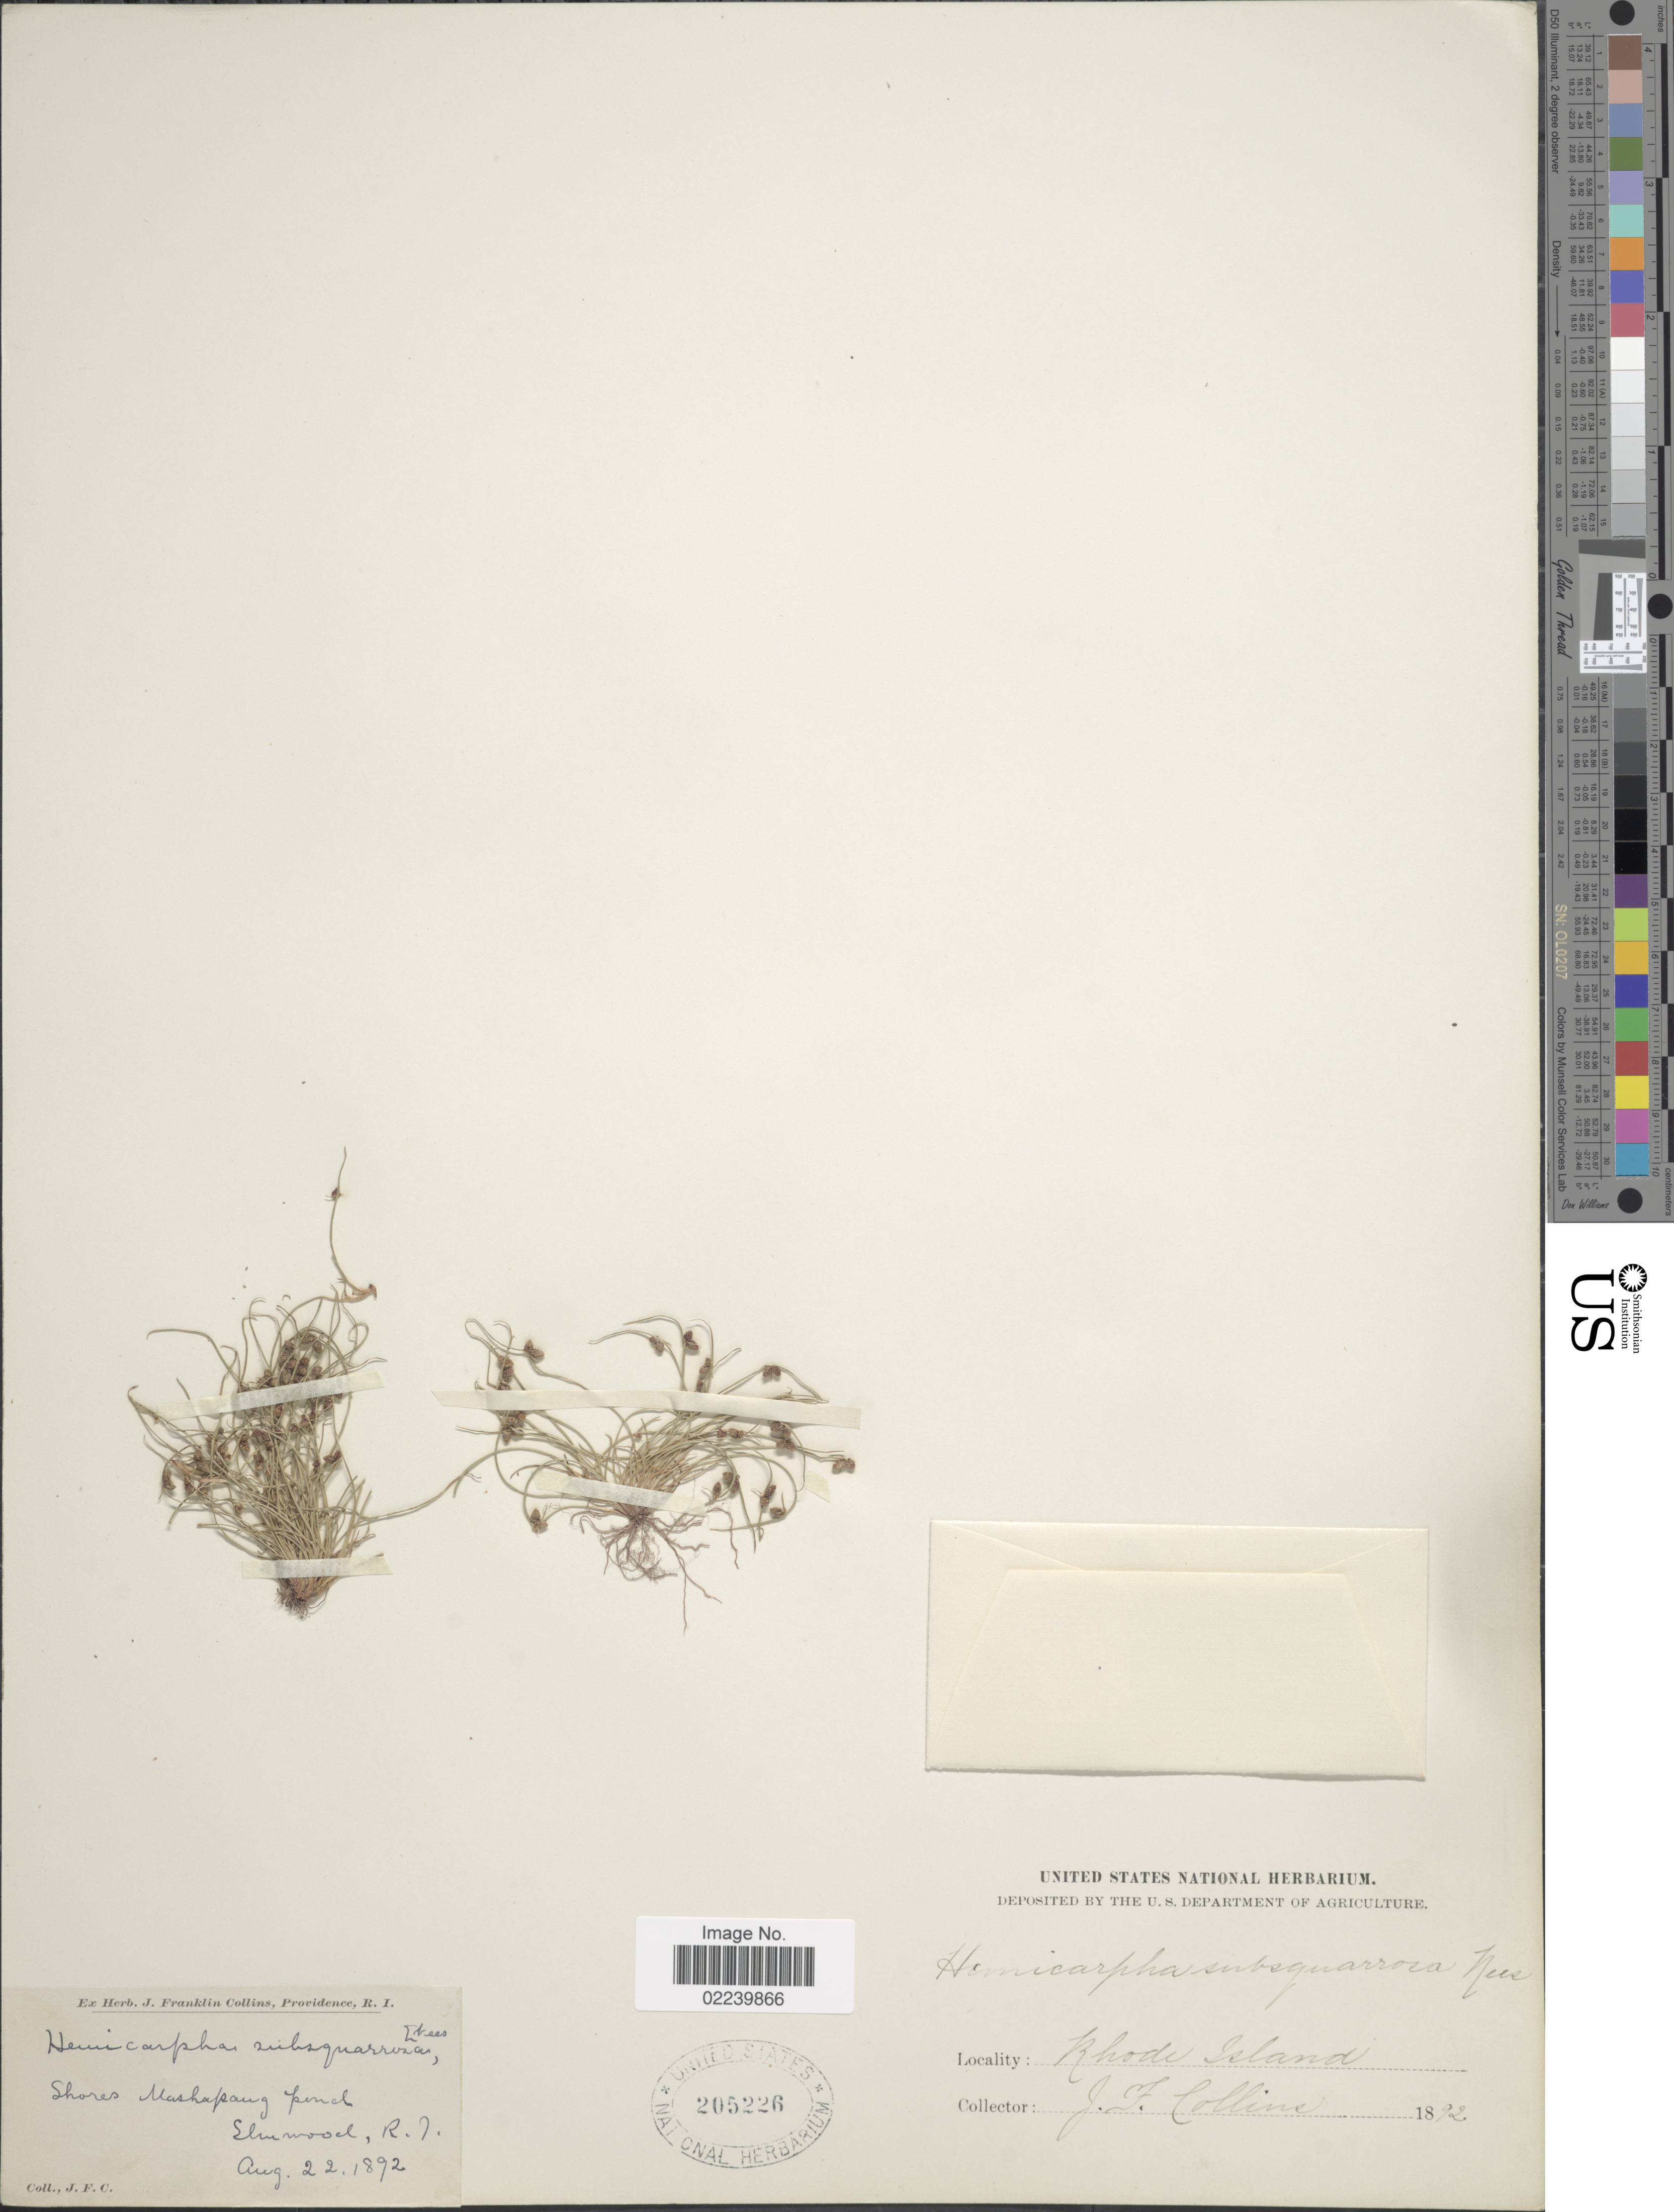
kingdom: Plantae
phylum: Tracheophyta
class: Liliopsida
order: Poales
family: Cyperaceae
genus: Cyperus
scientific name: Cyperus subsquarrosus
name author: (Muhl.) Bauters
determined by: Strong, Mark T., (BOT), Smithsonian Institution - National Museum of Natural History (UNITED STATES)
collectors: J. Collins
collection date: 1892-08-22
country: United States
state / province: Rhode Island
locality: Shores Mashapang pond, Elmwood, R. I.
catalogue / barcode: US 205226